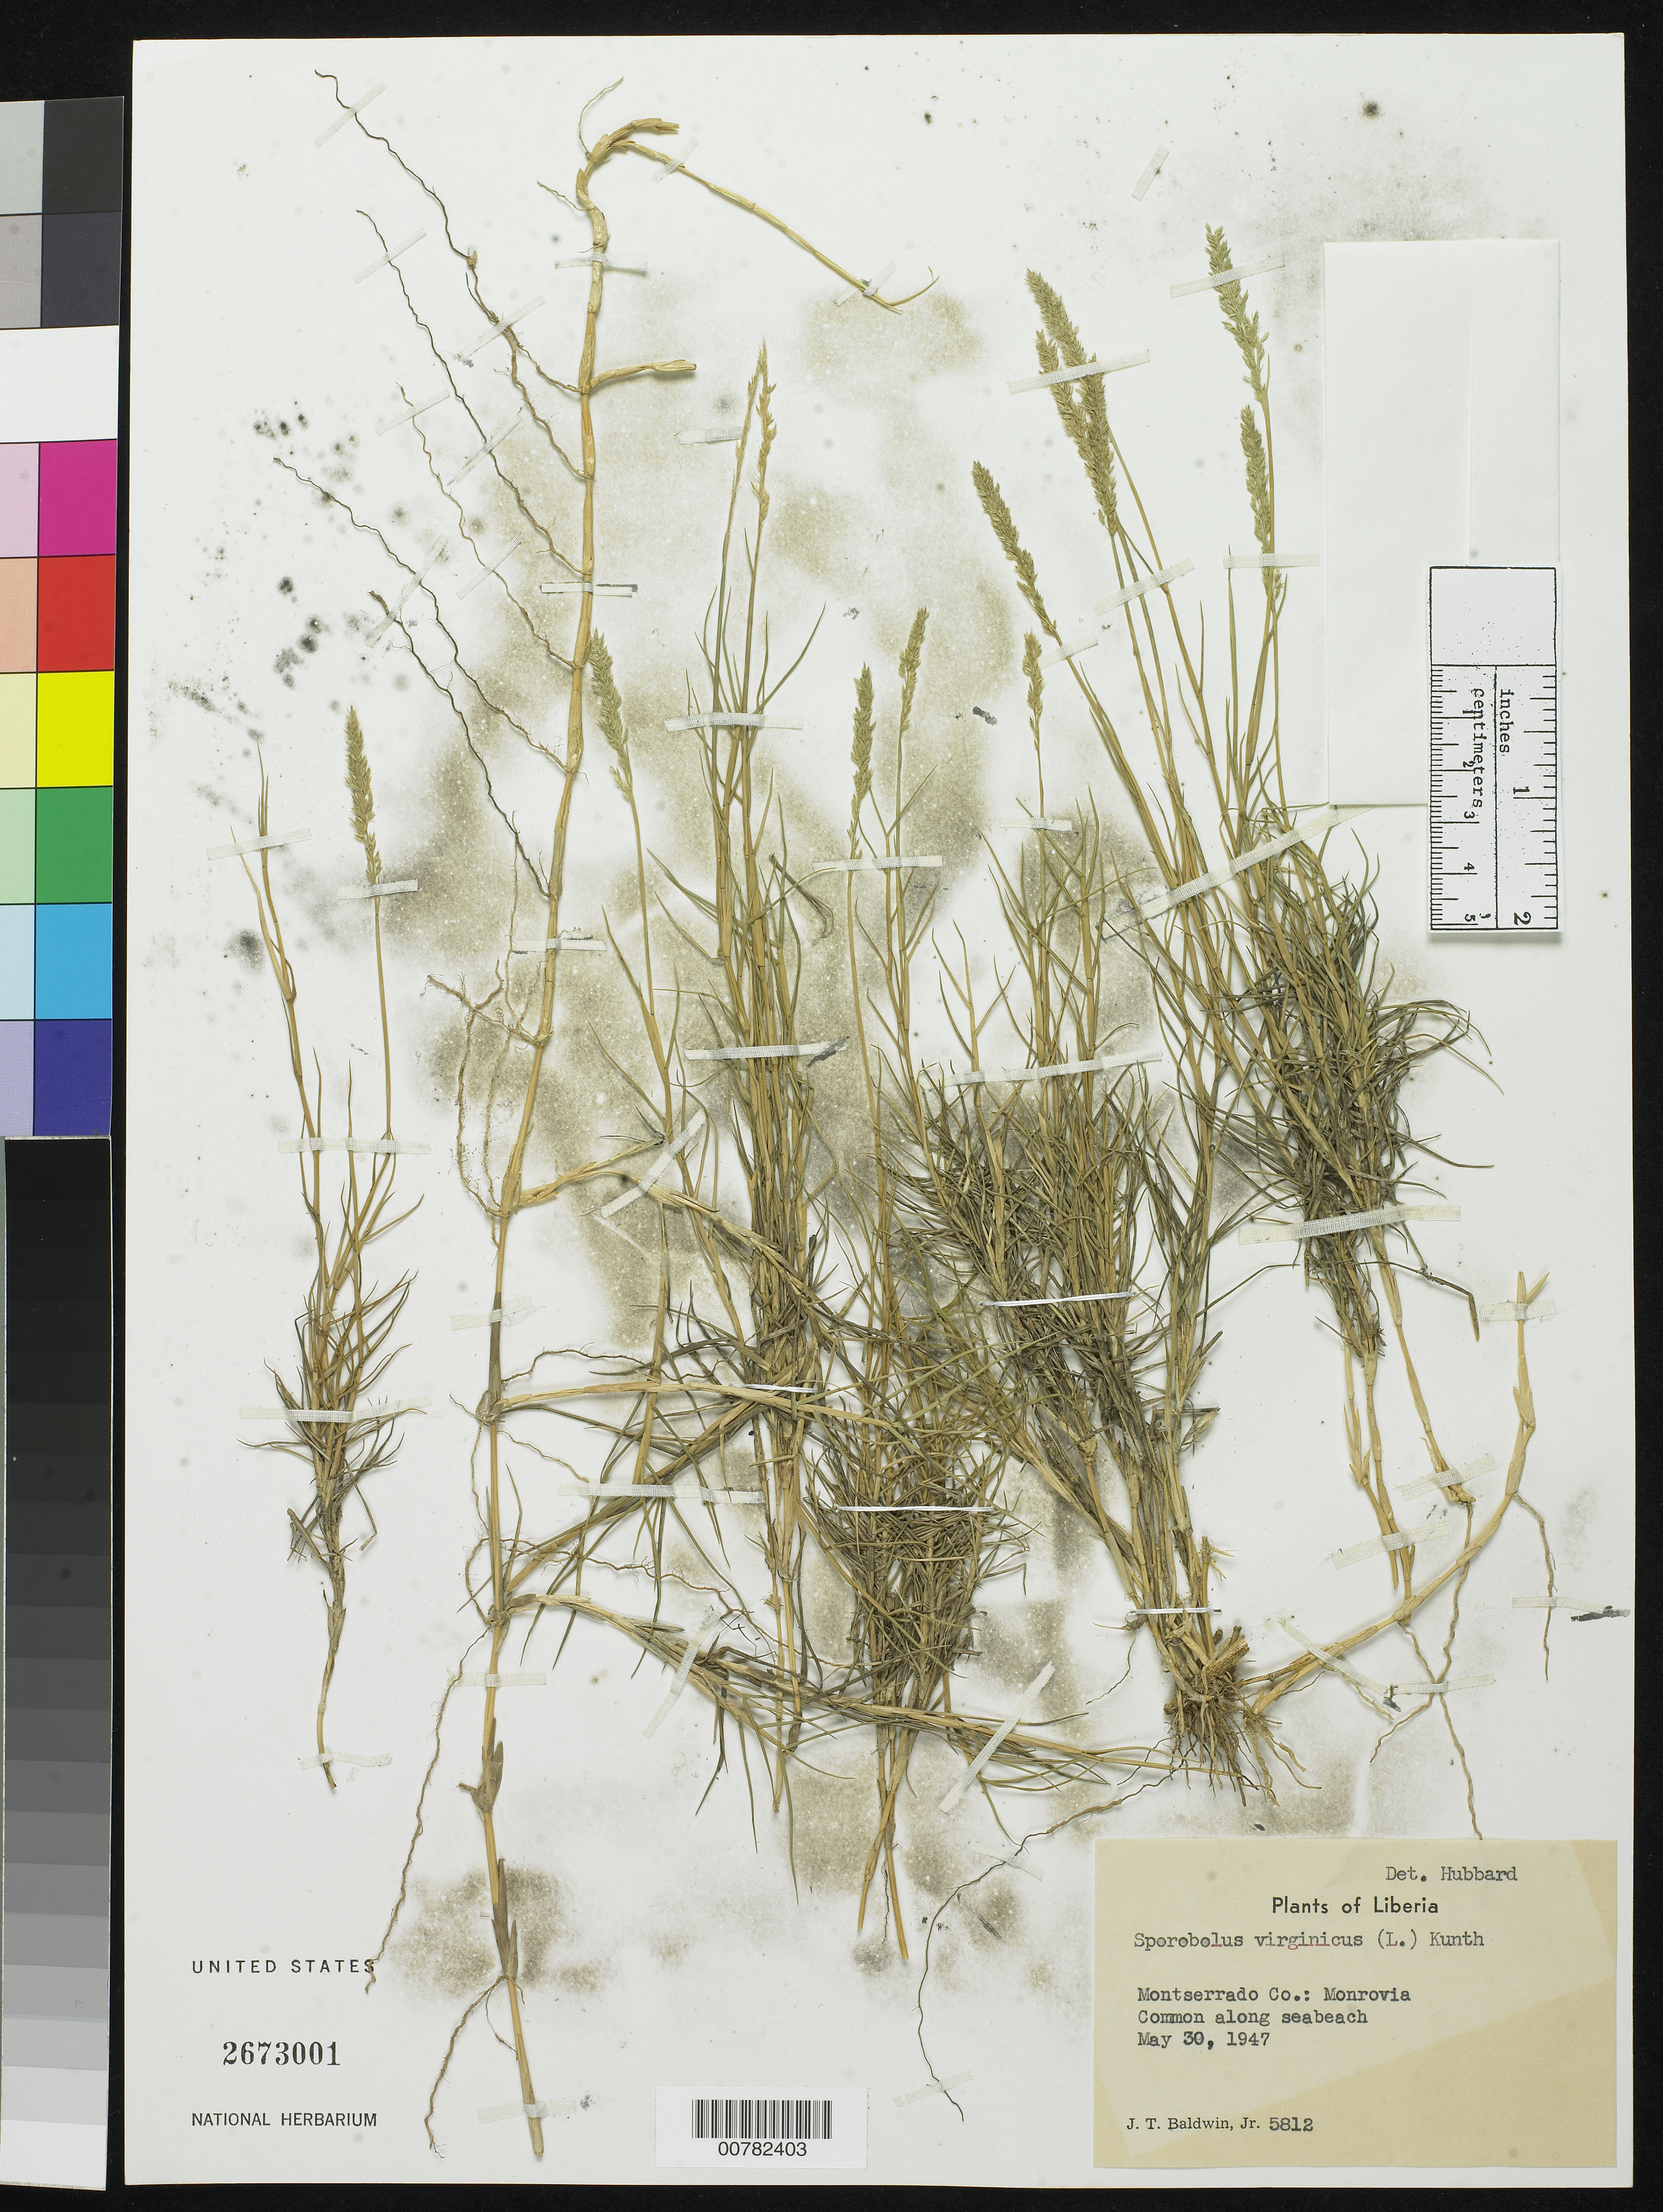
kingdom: Plantae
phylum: Tracheophyta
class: Liliopsida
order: Poales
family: Poaceae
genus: Sporobolus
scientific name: Sporobolus virginicus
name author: (L.) Kunth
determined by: Hubbard, C. E.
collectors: J. T. Baldwin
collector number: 5812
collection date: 1947-05-30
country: Liberia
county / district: Montserrado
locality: Common along seabeach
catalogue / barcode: US 2673001